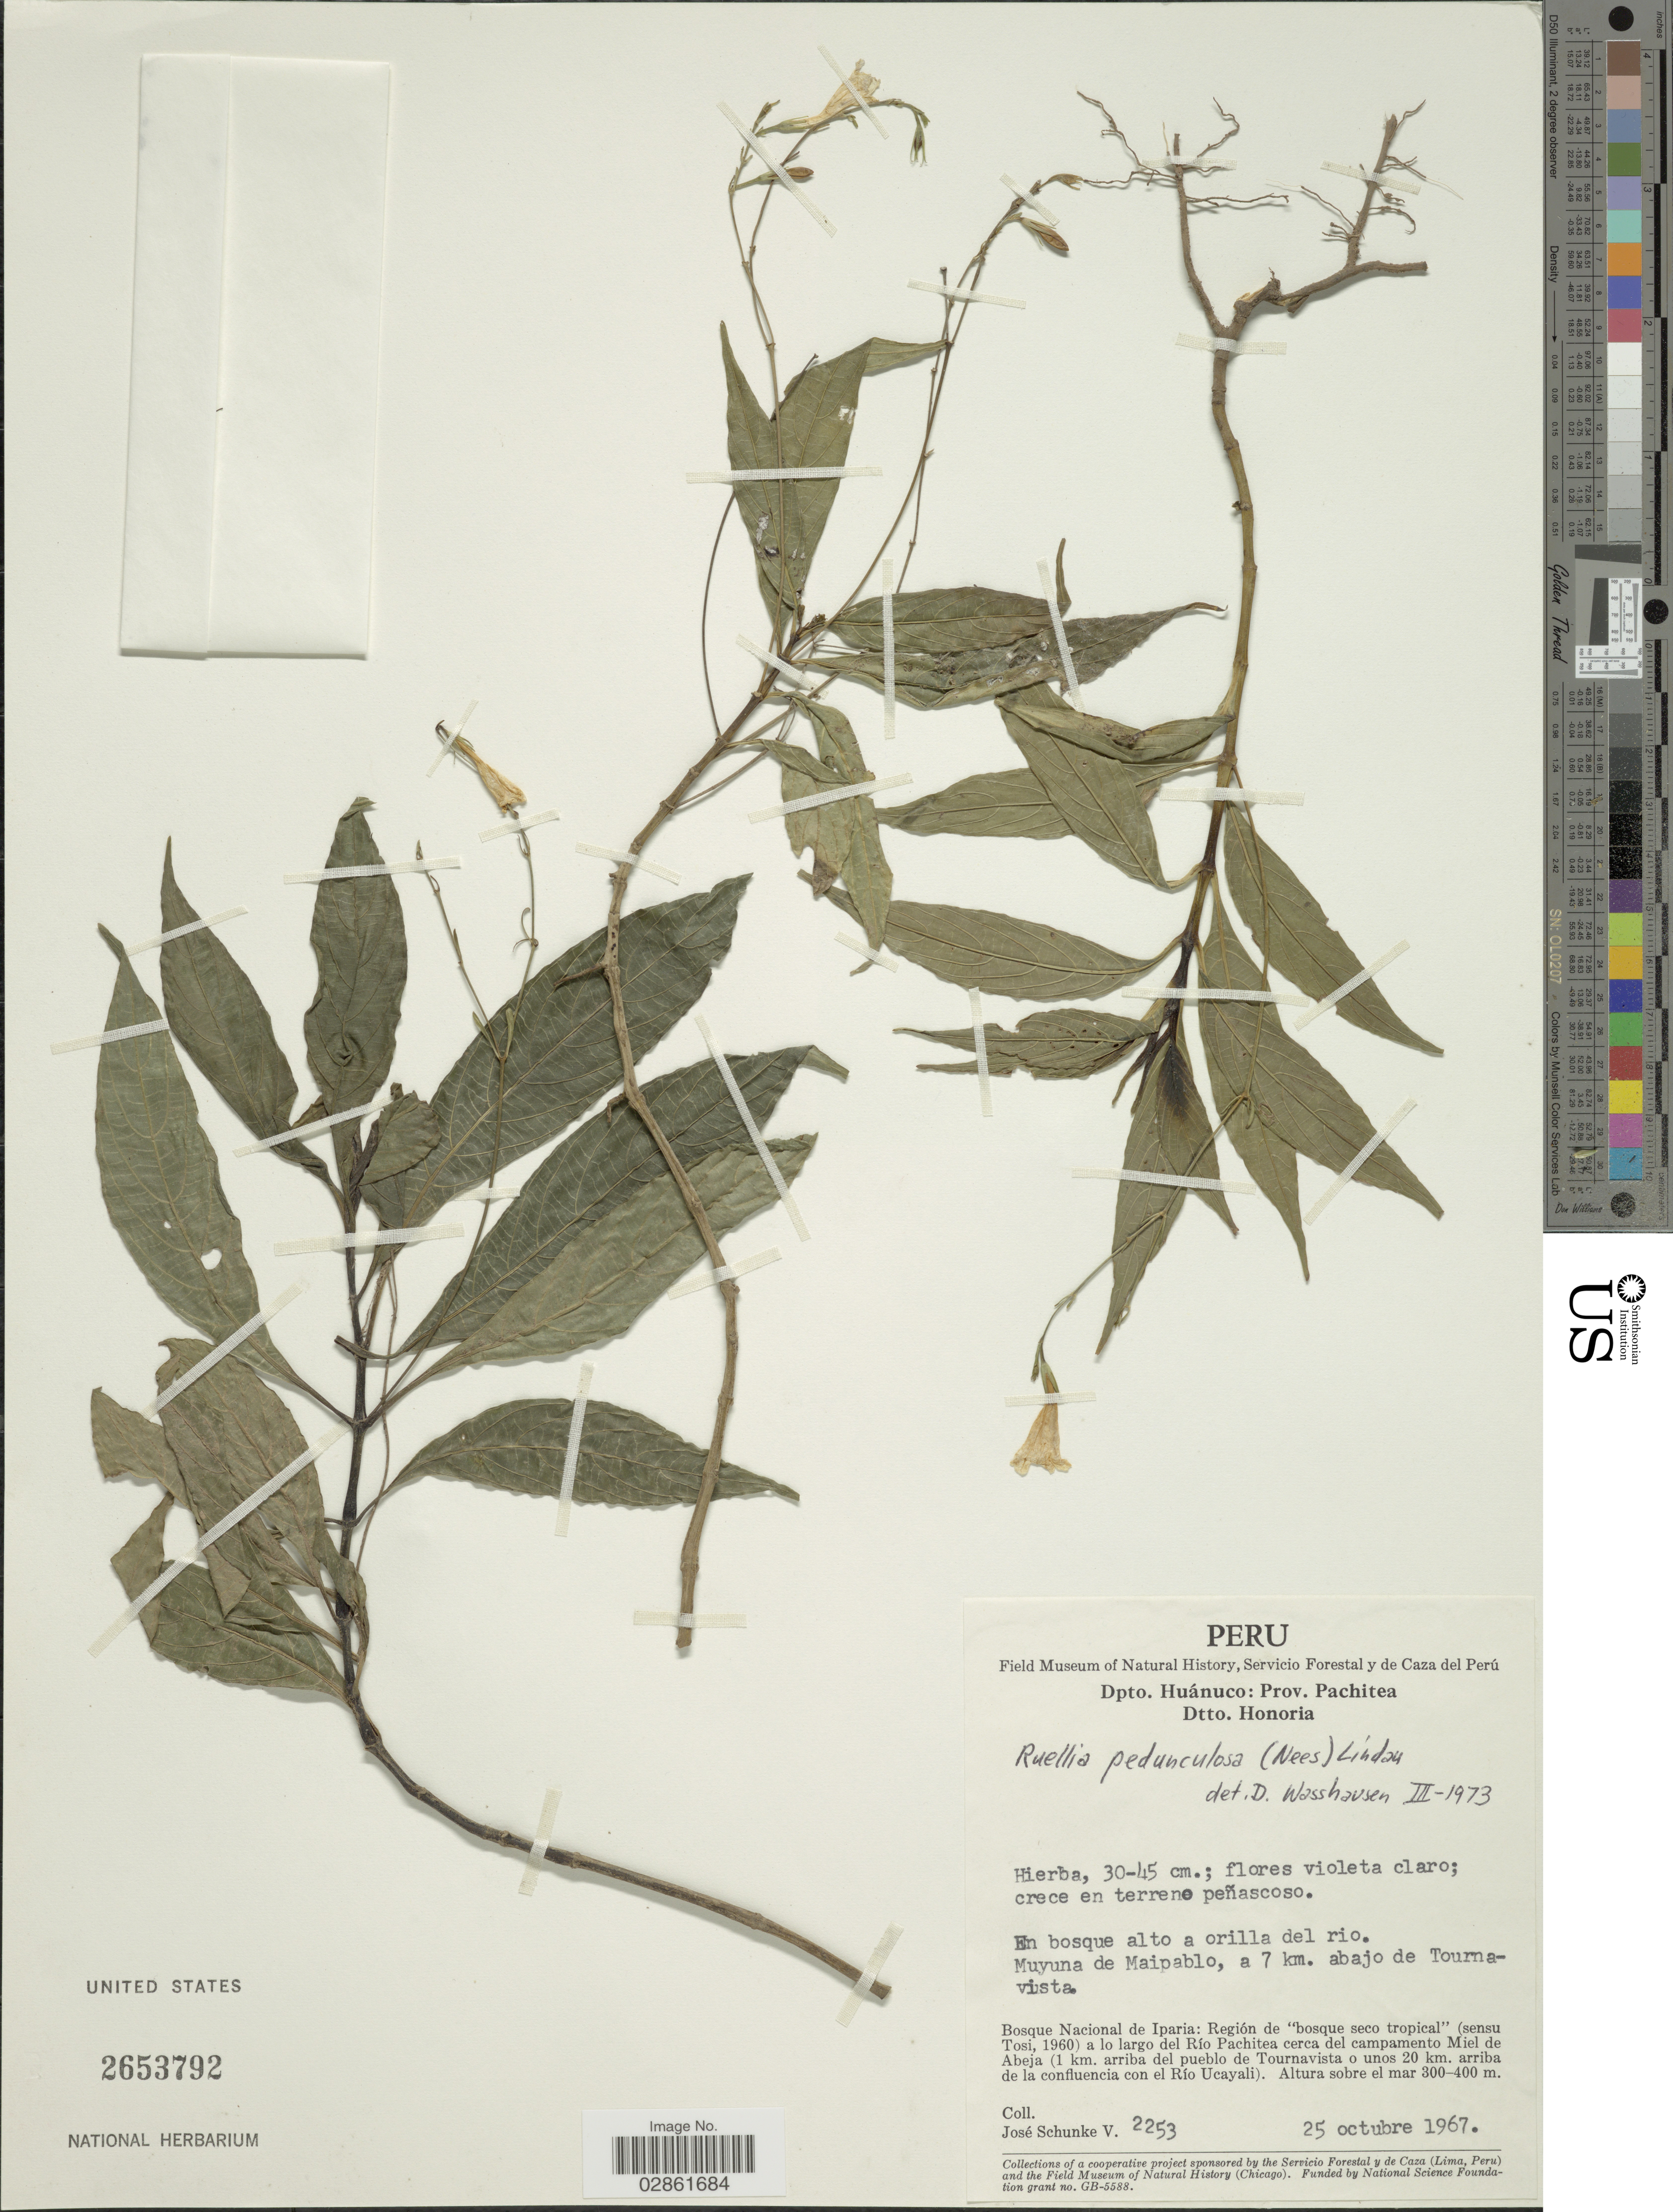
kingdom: Plantae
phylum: Tracheophyta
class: Magnoliopsida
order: Lamiales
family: Acanthaceae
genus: Ruellia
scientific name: Ruellia pedunculosa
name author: (Nees) B.D. Jacks. & Hook. f.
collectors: J. Schunke Vigo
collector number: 2253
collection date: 1967-10-25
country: Peru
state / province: Huánuco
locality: Dpto. Huánuco: Prov. Pachitea. Dtto. Honoria. Muyuna de Maipablo, a 7 km. abajo de Tournavista. Bosque Nacional de Iparia: Región de "bosque seco tropical" (sensu Tosi, 1960) a lo largo del Río Pachitea cerca del campamento Miel de Abeja (1 km. arriba del pueblo de Tournavista o unos 20 km. arriba de la confluencia con el Río Ucayali).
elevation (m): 300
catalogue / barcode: US 2653792